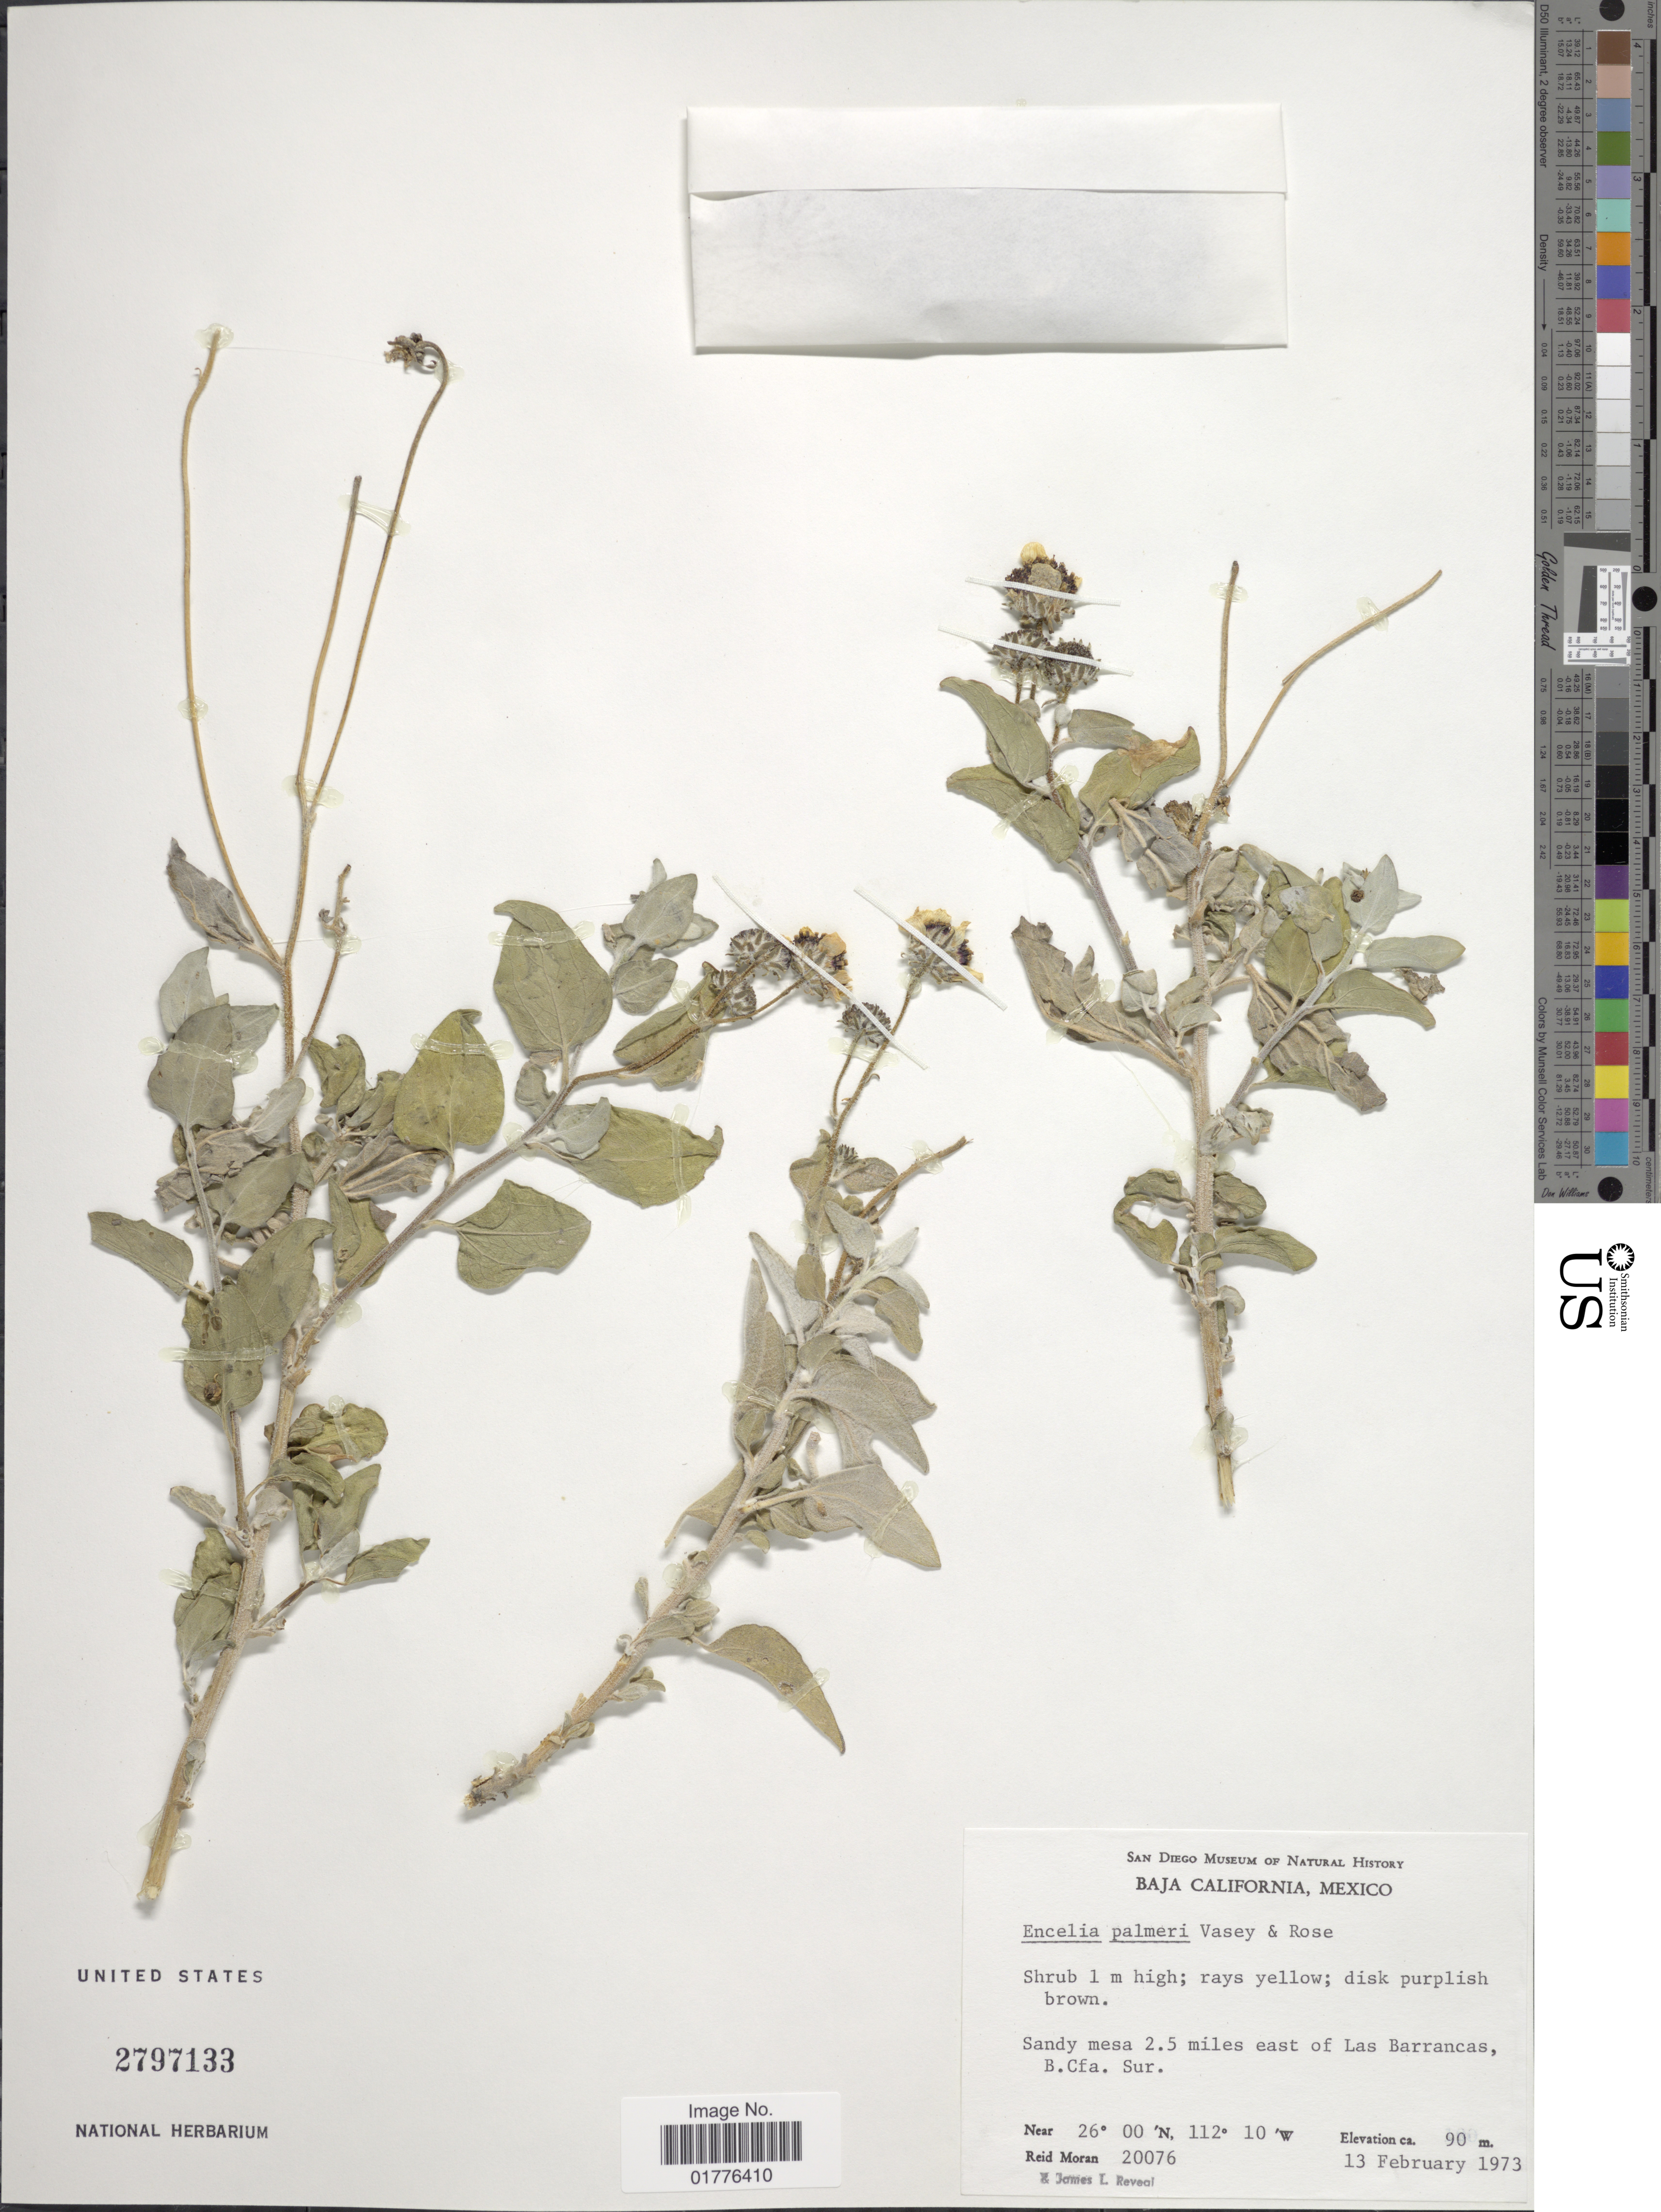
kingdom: Plantae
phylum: Tracheophyta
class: Magnoliopsida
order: Asterales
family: Asteraceae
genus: Encelia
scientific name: Encelia palmeri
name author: Vasey & Rose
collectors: R. V. Moran & J. L. Reveal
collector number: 20076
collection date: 1973-02-13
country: Mexico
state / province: Baja California Sur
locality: Sandy mesa 2.5 miles east of Las Barrancas, B. Cfa. Sur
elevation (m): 90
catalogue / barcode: US 2797133